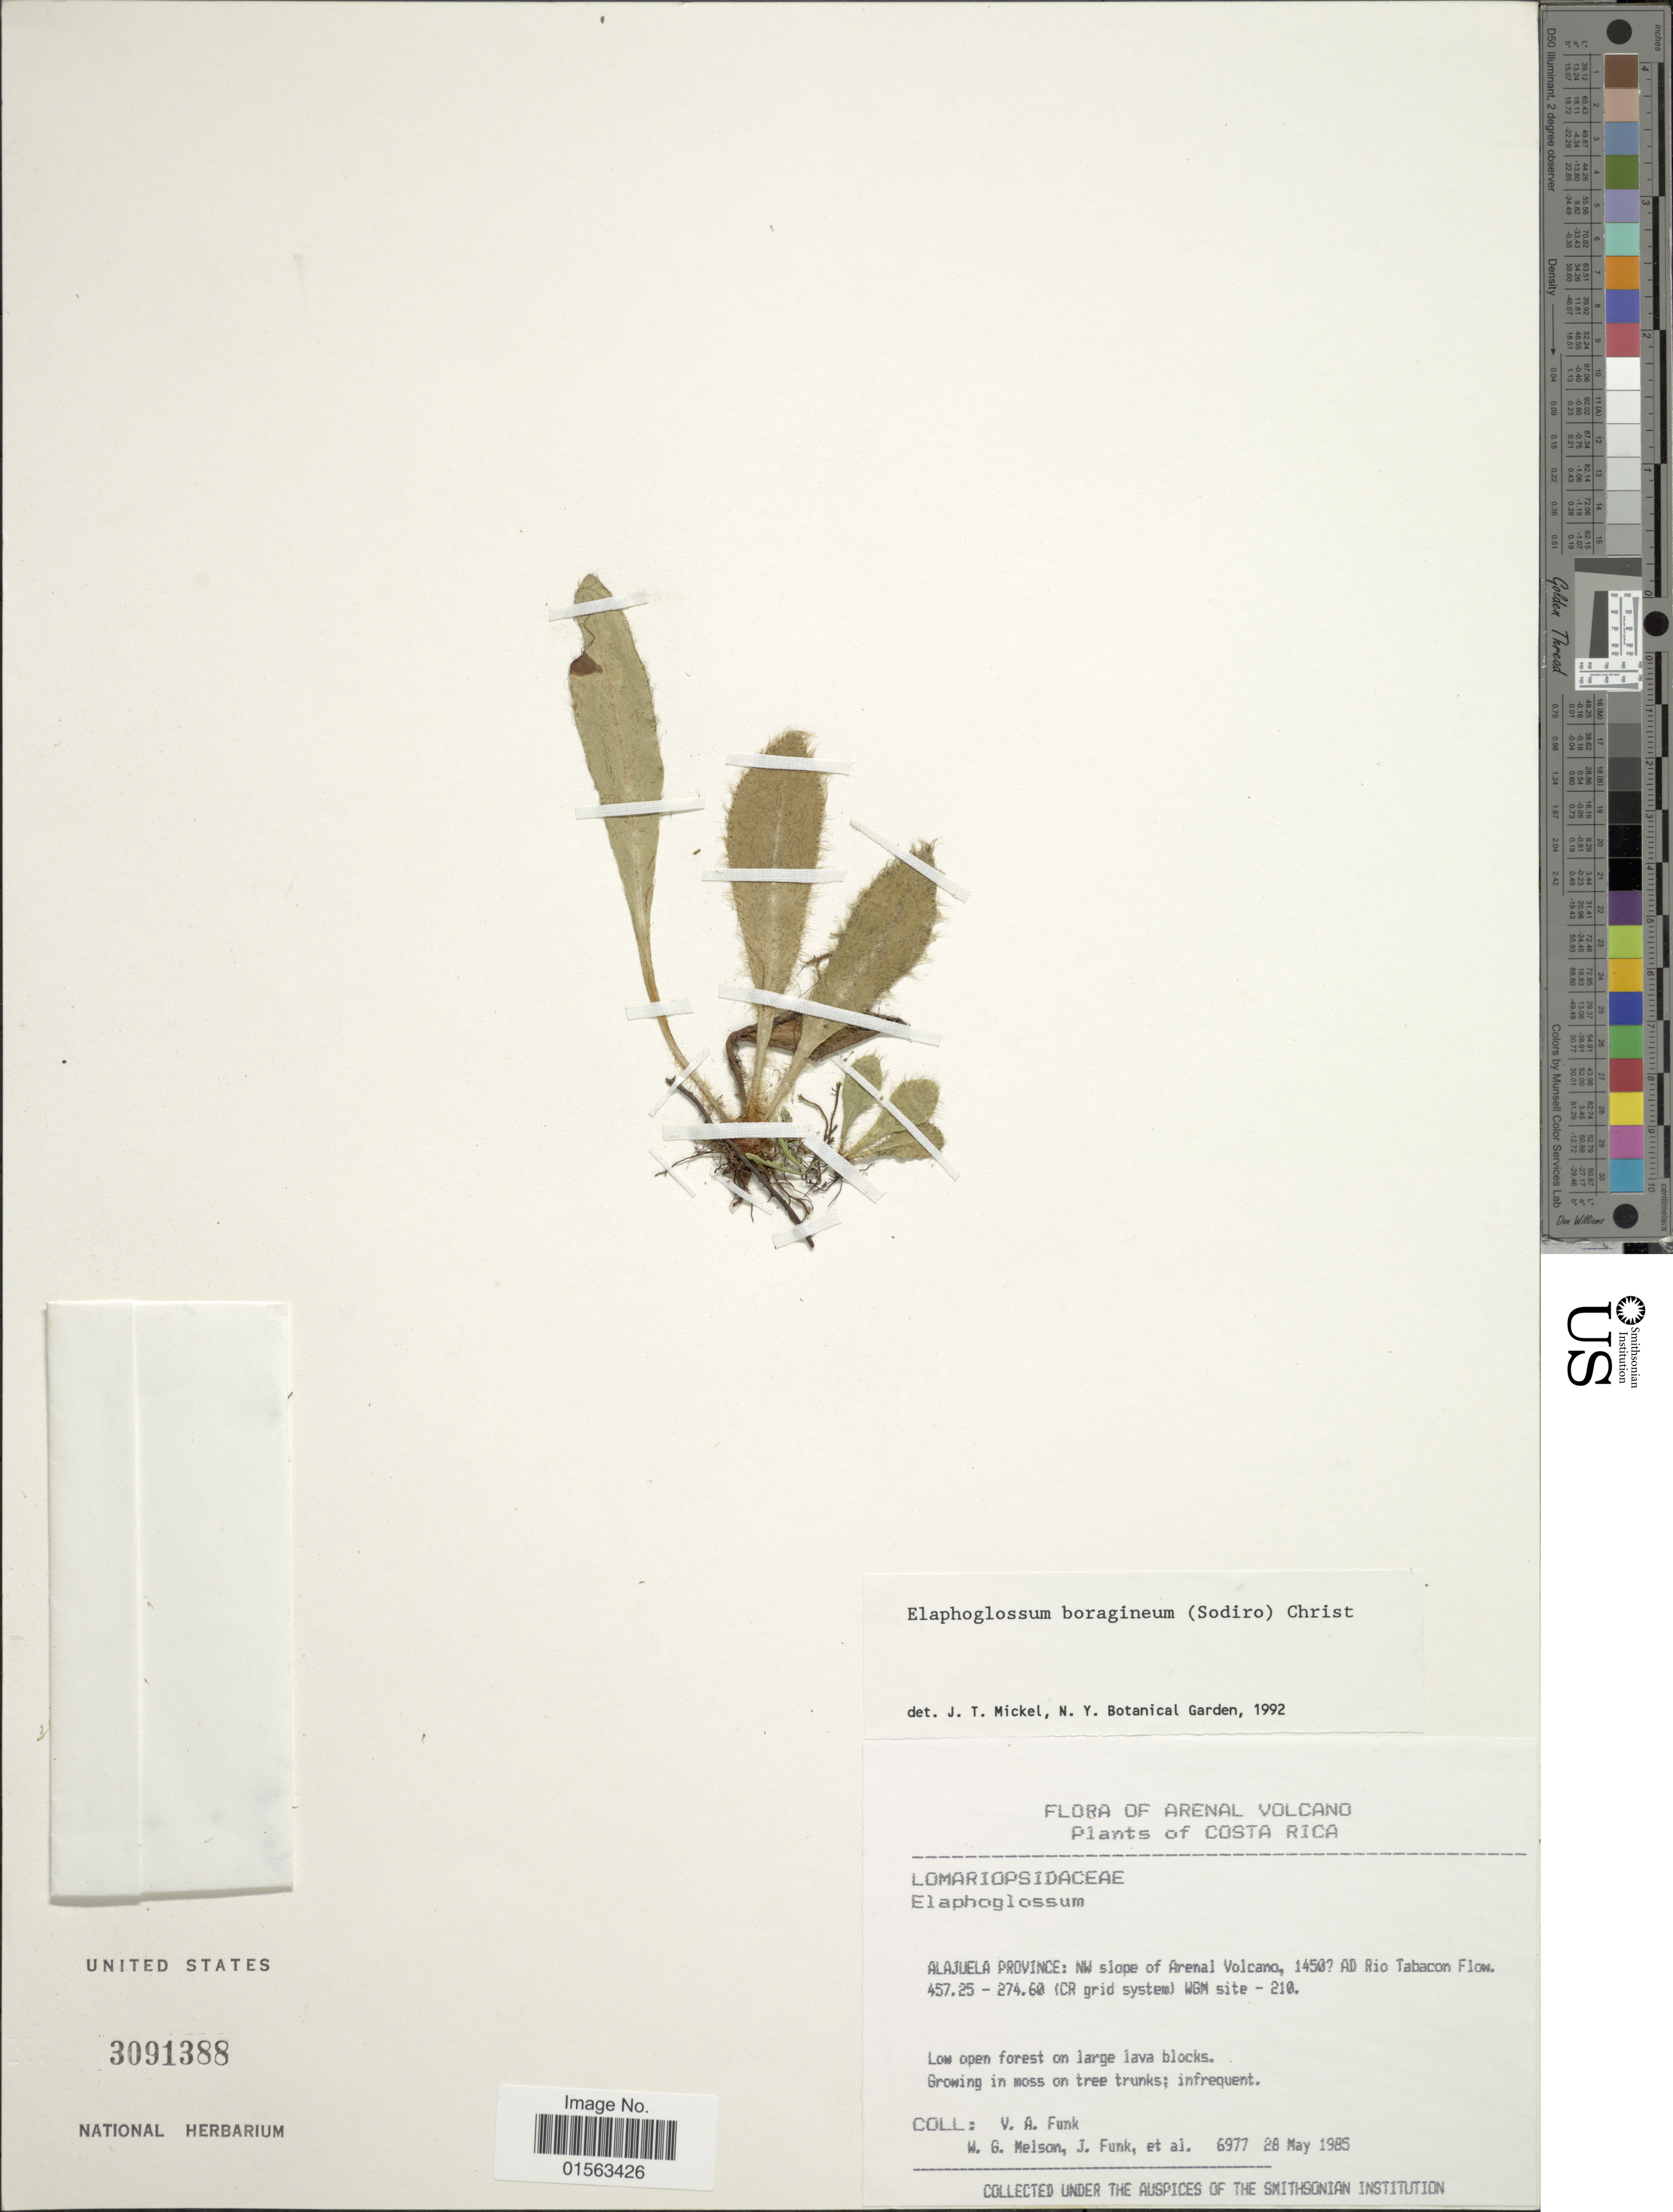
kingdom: Plantae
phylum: Tracheophyta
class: Polypodiopsida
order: Polypodiales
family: Dryopteridaceae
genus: Elaphoglossum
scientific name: Elaphoglossum boragineum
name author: (Sodiro) Christ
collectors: V. Funk, W. Melson, J. Funk & et al.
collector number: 6977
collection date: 1985-05-28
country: Costa Rica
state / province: Alajuela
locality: Alajuela Province: NW slope of Arenal Volcano, ad rio Tabacon Flow, Arenal Volcano. 457.25-274.60 (CR grid system) WGM site - 210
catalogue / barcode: US 3091388